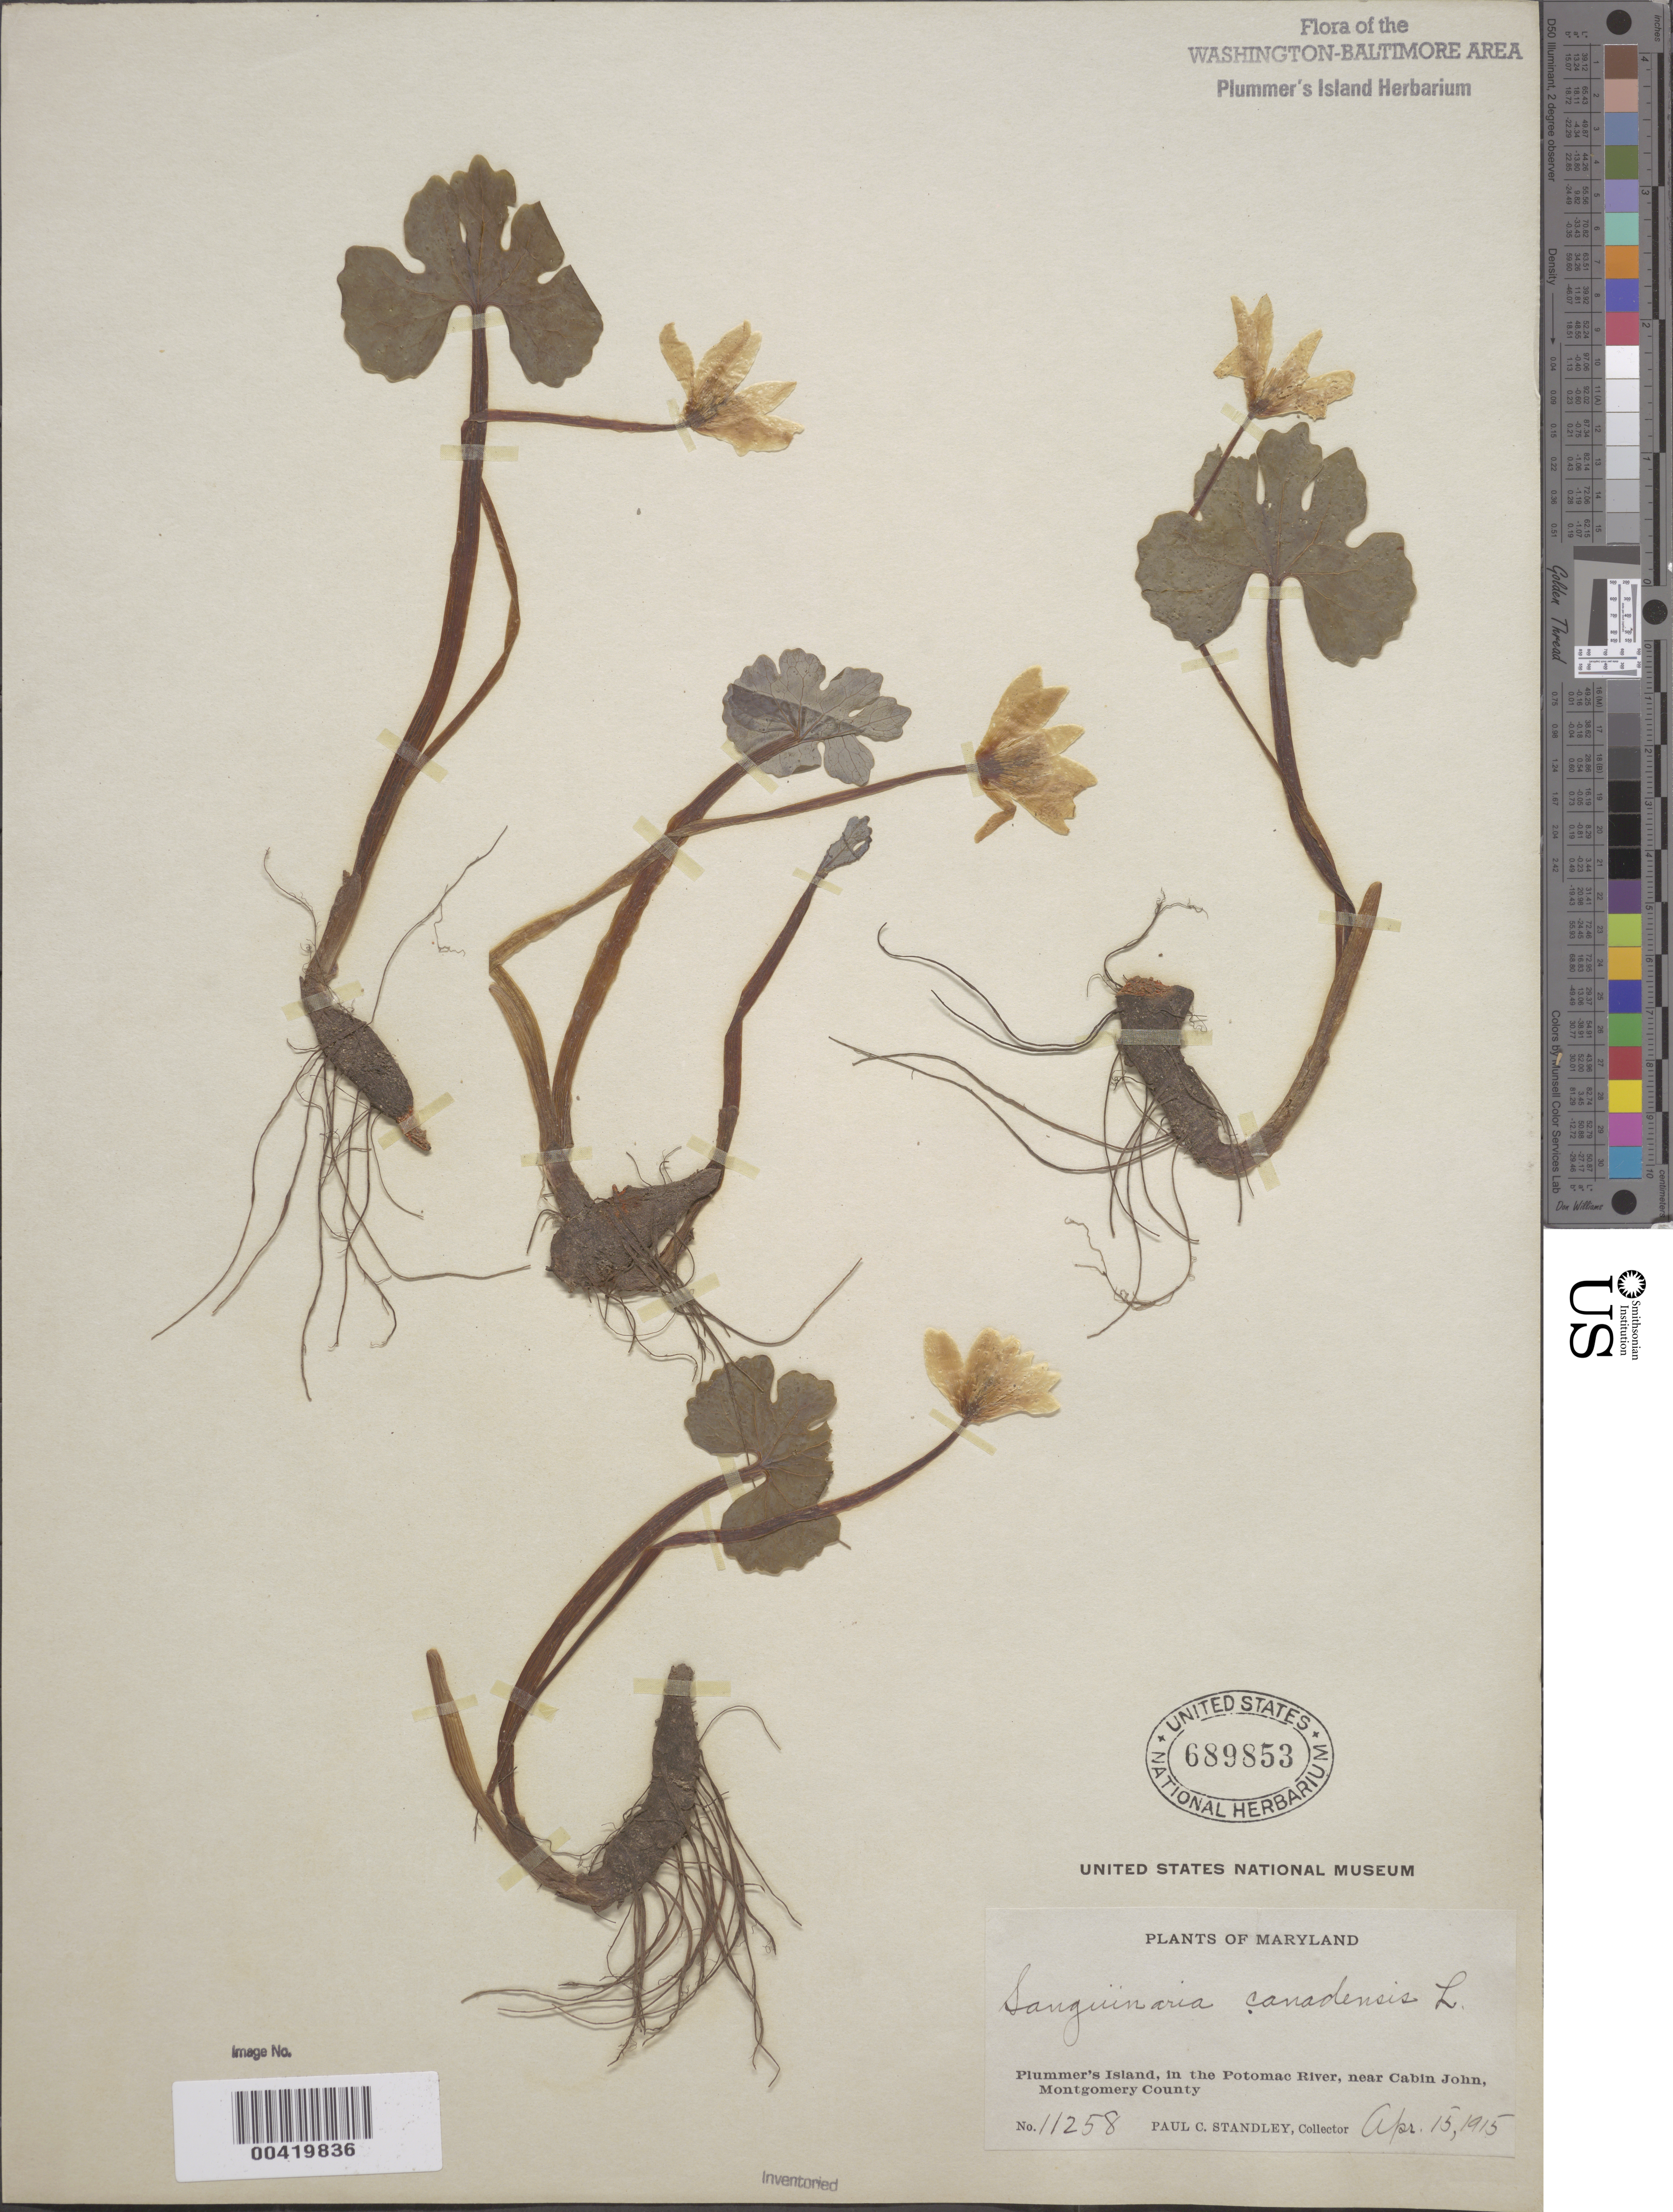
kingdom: Plantae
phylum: Tracheophyta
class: Magnoliopsida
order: Ranunculales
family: Papaveraceae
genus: Sanguinaria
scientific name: Sanguinaria canadensis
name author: L.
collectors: P. C. Standley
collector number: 11258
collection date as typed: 15 Apr 1915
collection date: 1915-04-15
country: United States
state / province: Maryland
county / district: Montgomery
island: Plummers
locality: Plummer's Island C. & O. Canal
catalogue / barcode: US 689853